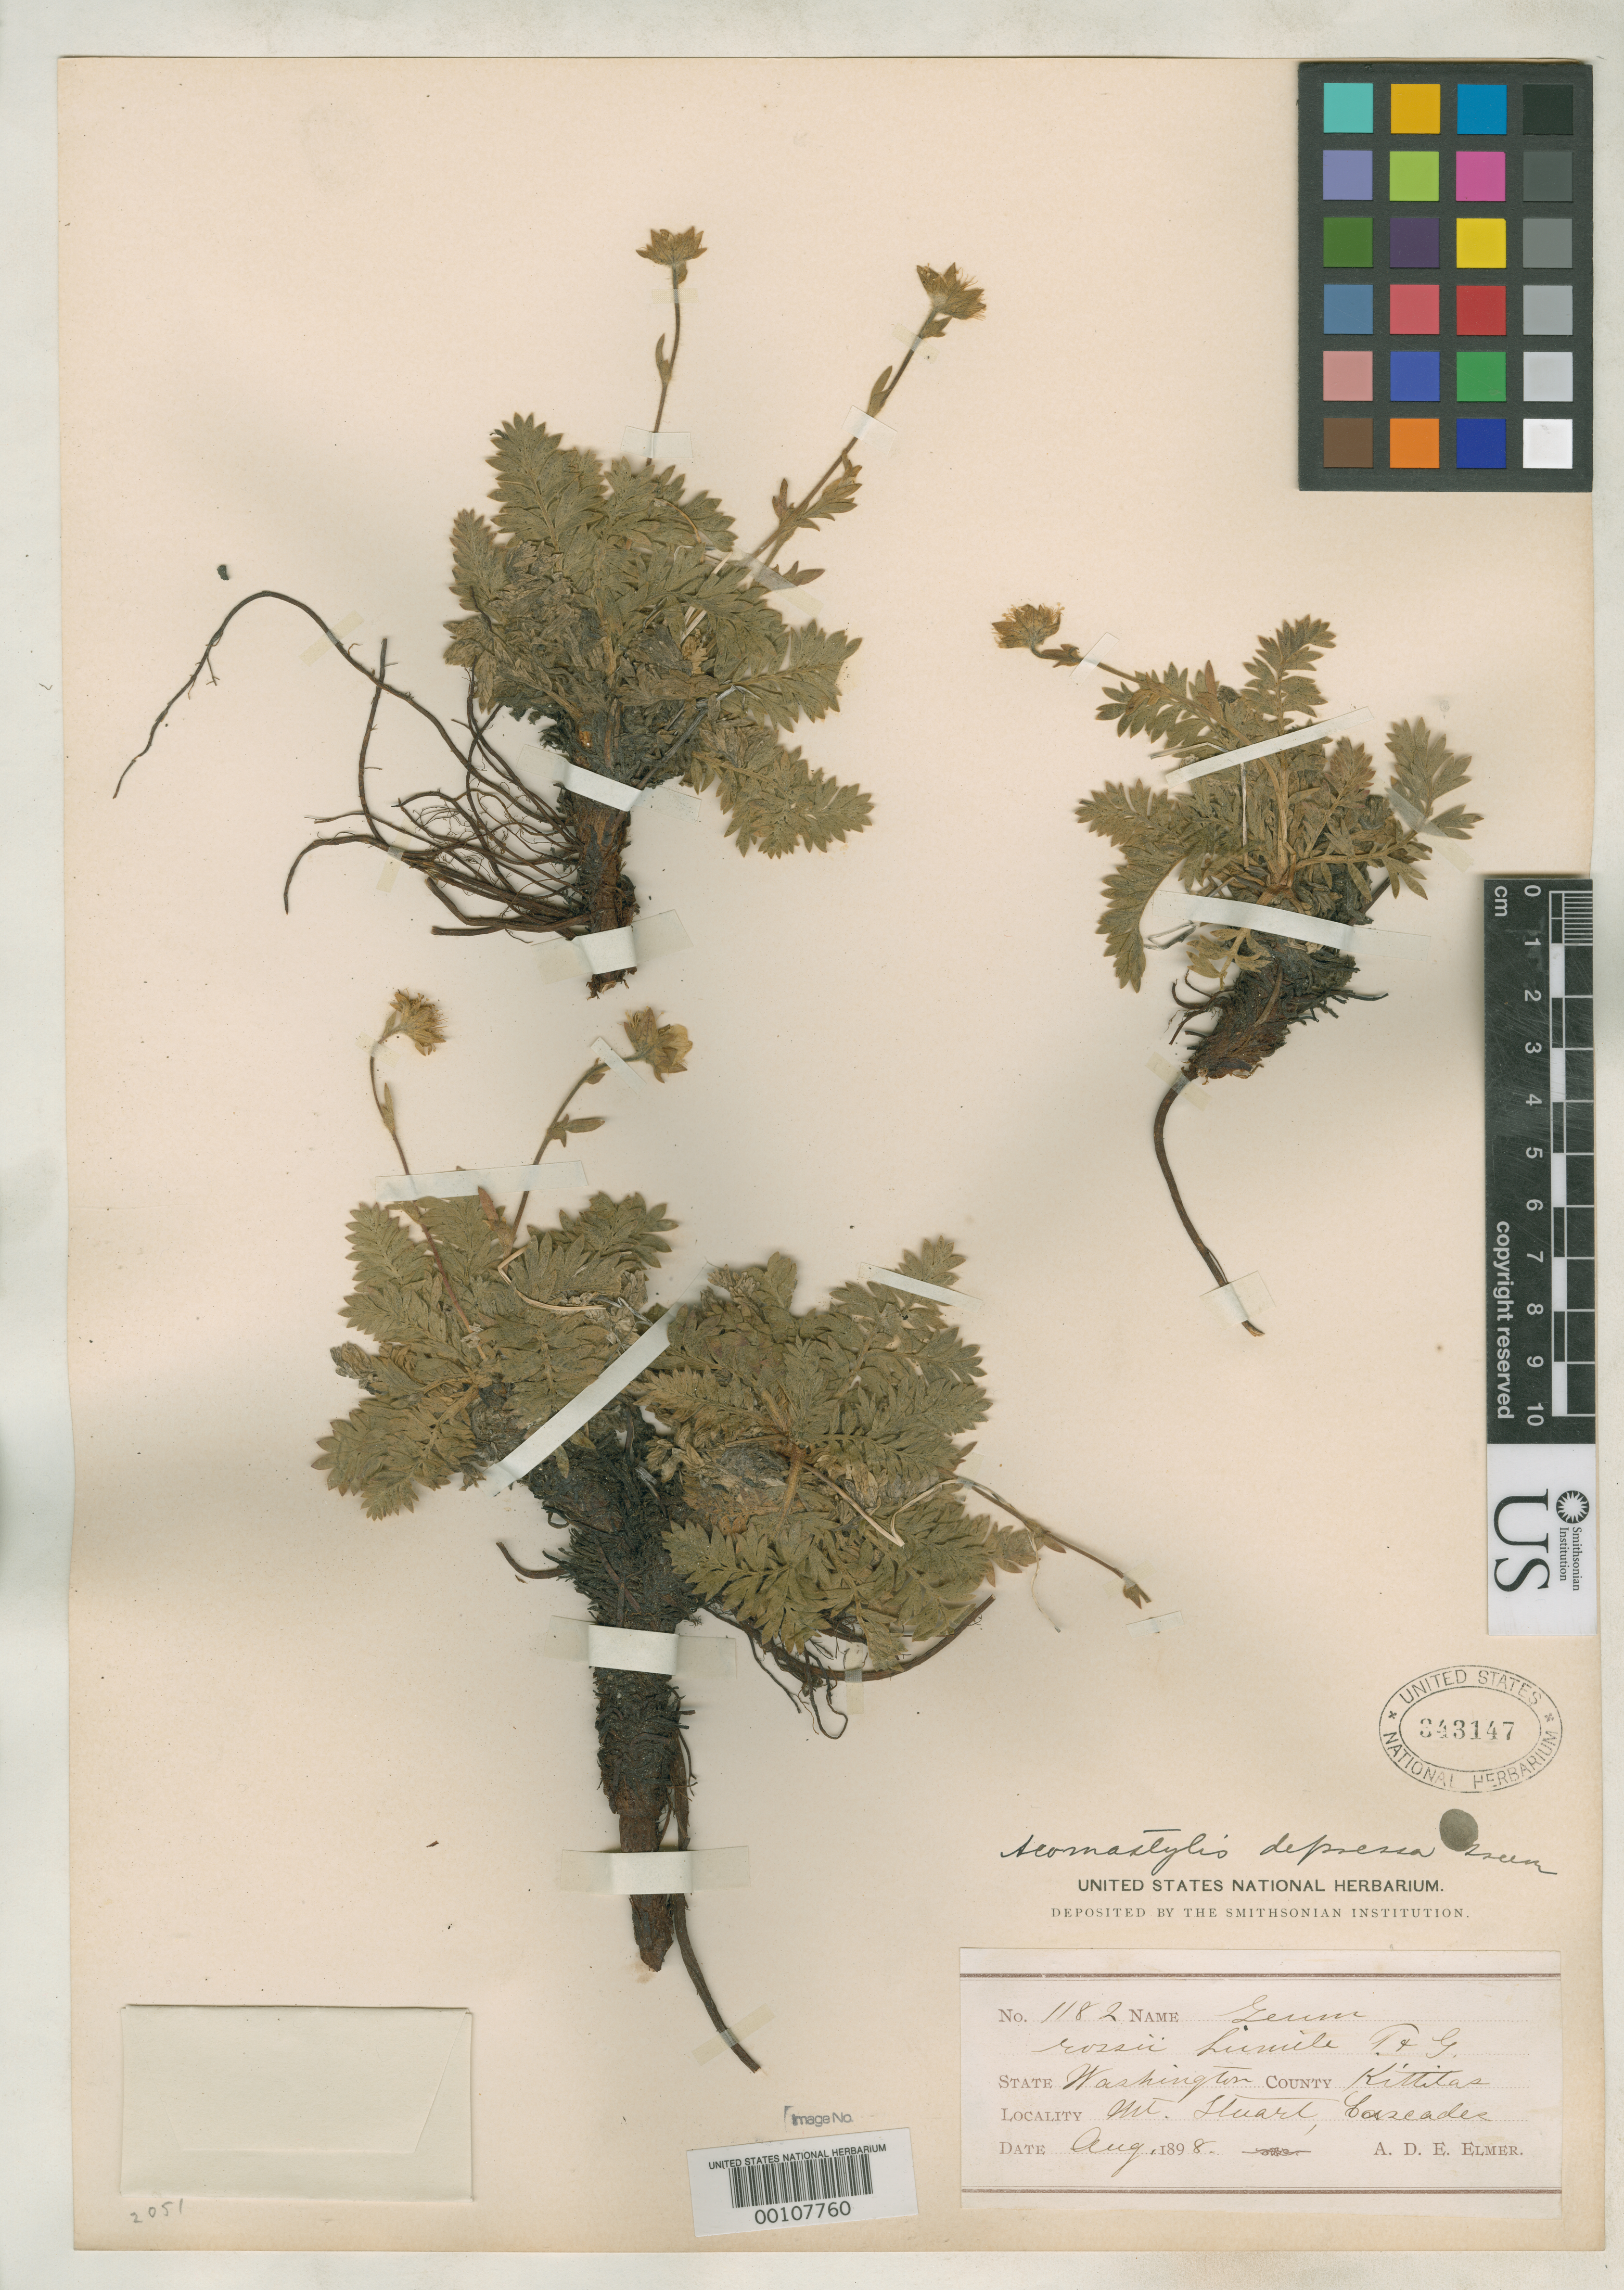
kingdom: Plantae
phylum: Tracheophyta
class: Magnoliopsida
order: Rosales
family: Rosaceae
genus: Acomastylis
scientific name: Acomastylis depressa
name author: Greene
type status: Holotype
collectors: A. D. E. Elmer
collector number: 1182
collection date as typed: Aug 1898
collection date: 1898-08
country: United States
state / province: Washington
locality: Mount Stuart.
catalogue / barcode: US 343147